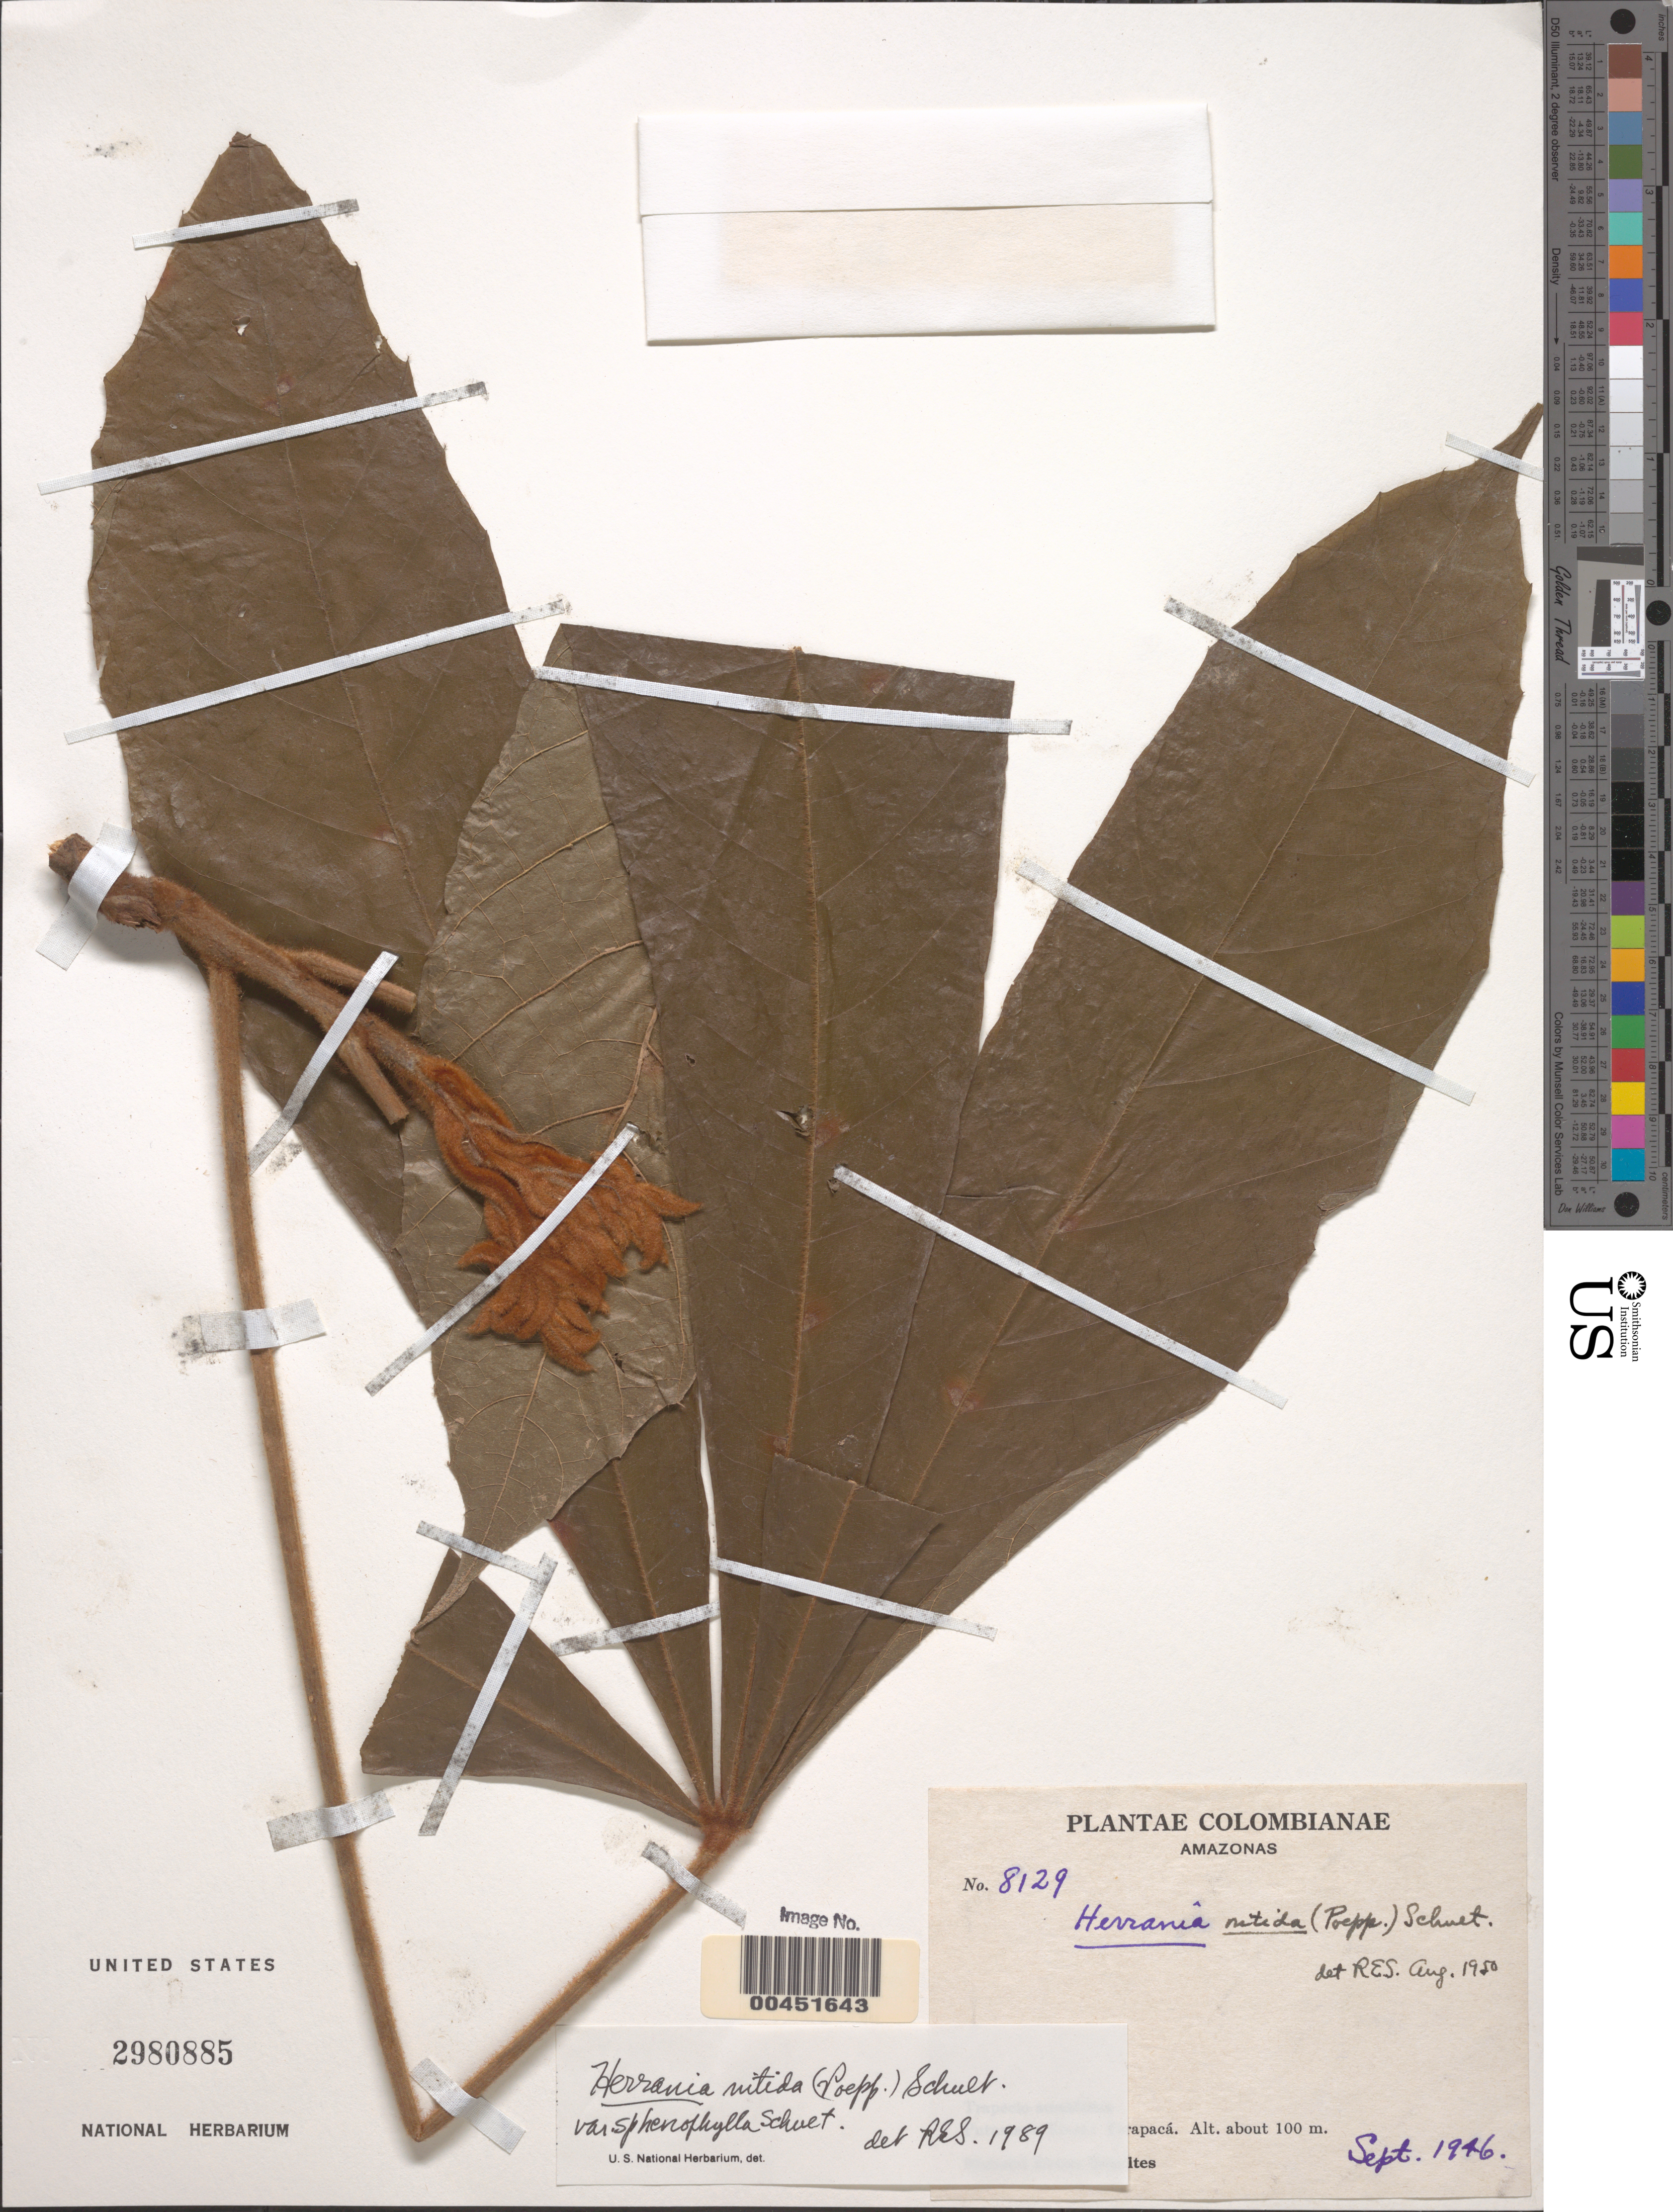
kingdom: Plantae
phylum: Tracheophyta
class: Magnoliopsida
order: Malvales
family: Malvaceae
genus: Herrania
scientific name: Herrania nitida var. sphenophylla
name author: R.E. Schult.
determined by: Schultes, R. E.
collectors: R. E. Schultes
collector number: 8129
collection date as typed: Sep 1946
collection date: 1946-09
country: Colombia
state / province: Amazônas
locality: Tarapacá, Putumayo River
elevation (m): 100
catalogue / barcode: US 2980885